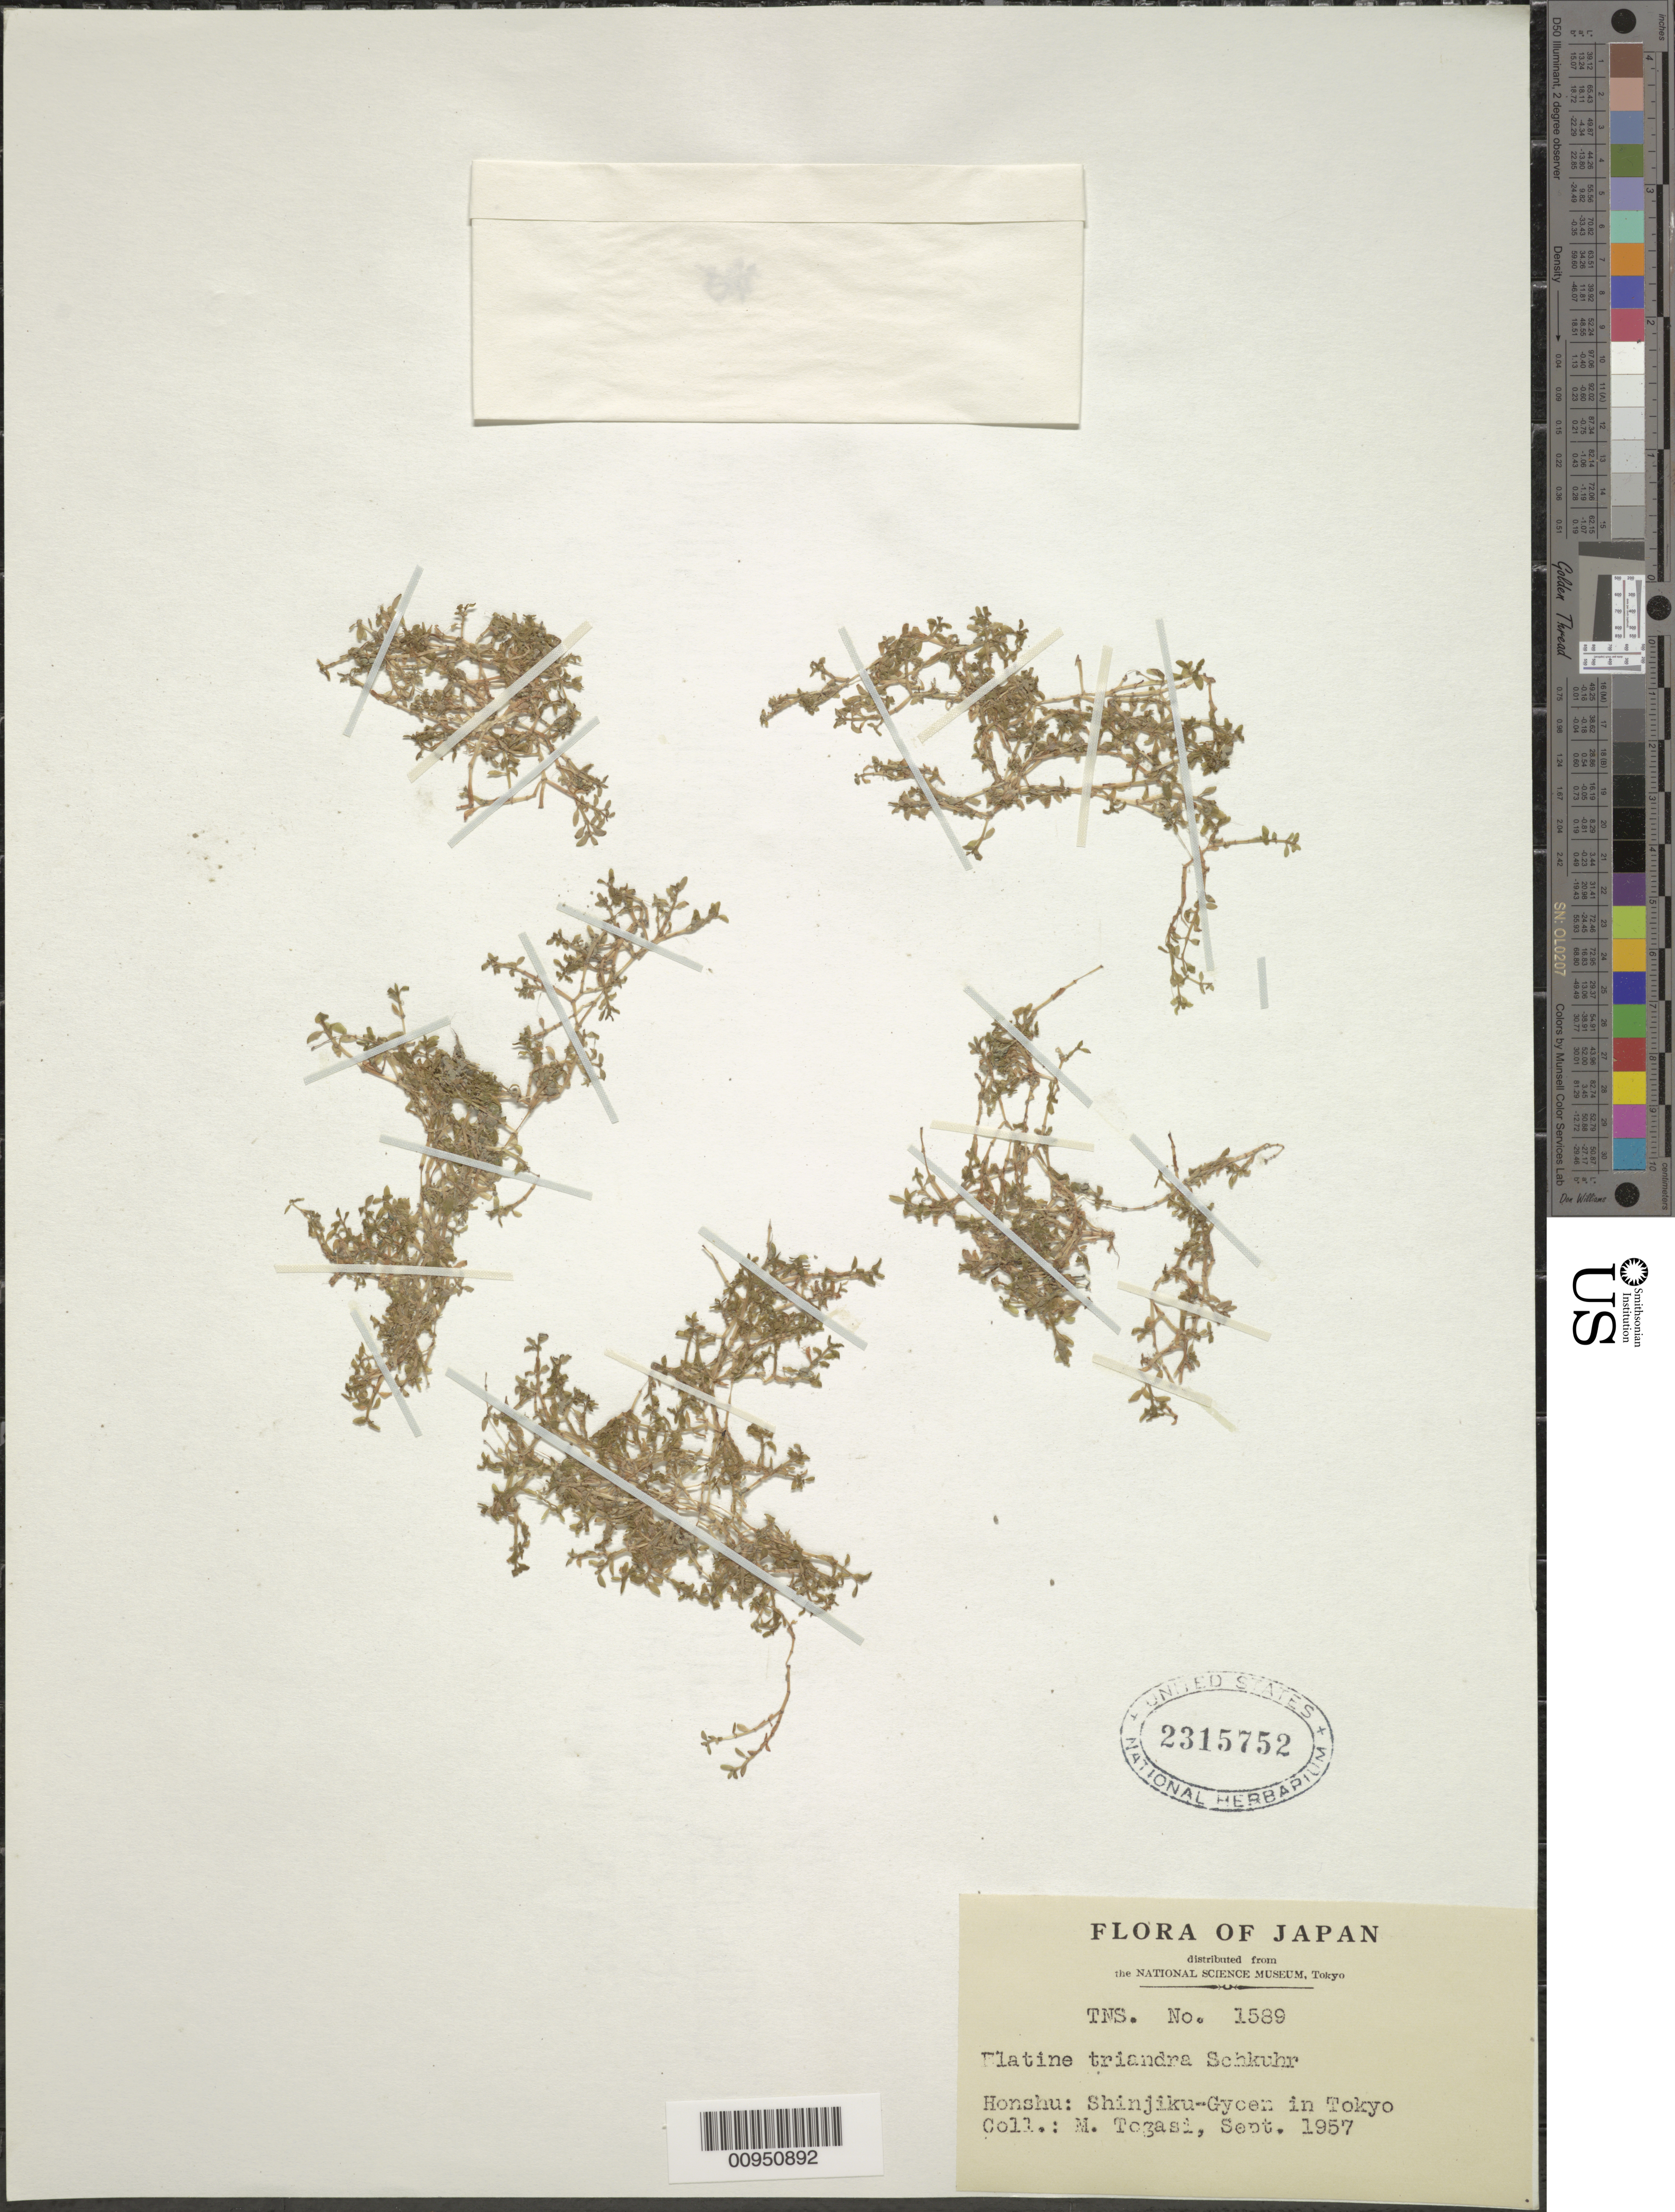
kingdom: Plantae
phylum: Tracheophyta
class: Magnoliopsida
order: Malpighiales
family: Elatinaceae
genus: Elatine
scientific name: Elatine triandra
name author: Schkuhr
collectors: M. Togasi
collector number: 1589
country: Japan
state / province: Tokyo, Federal City of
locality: Shinjiku-Gycen in Tokyo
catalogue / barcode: US 2315752